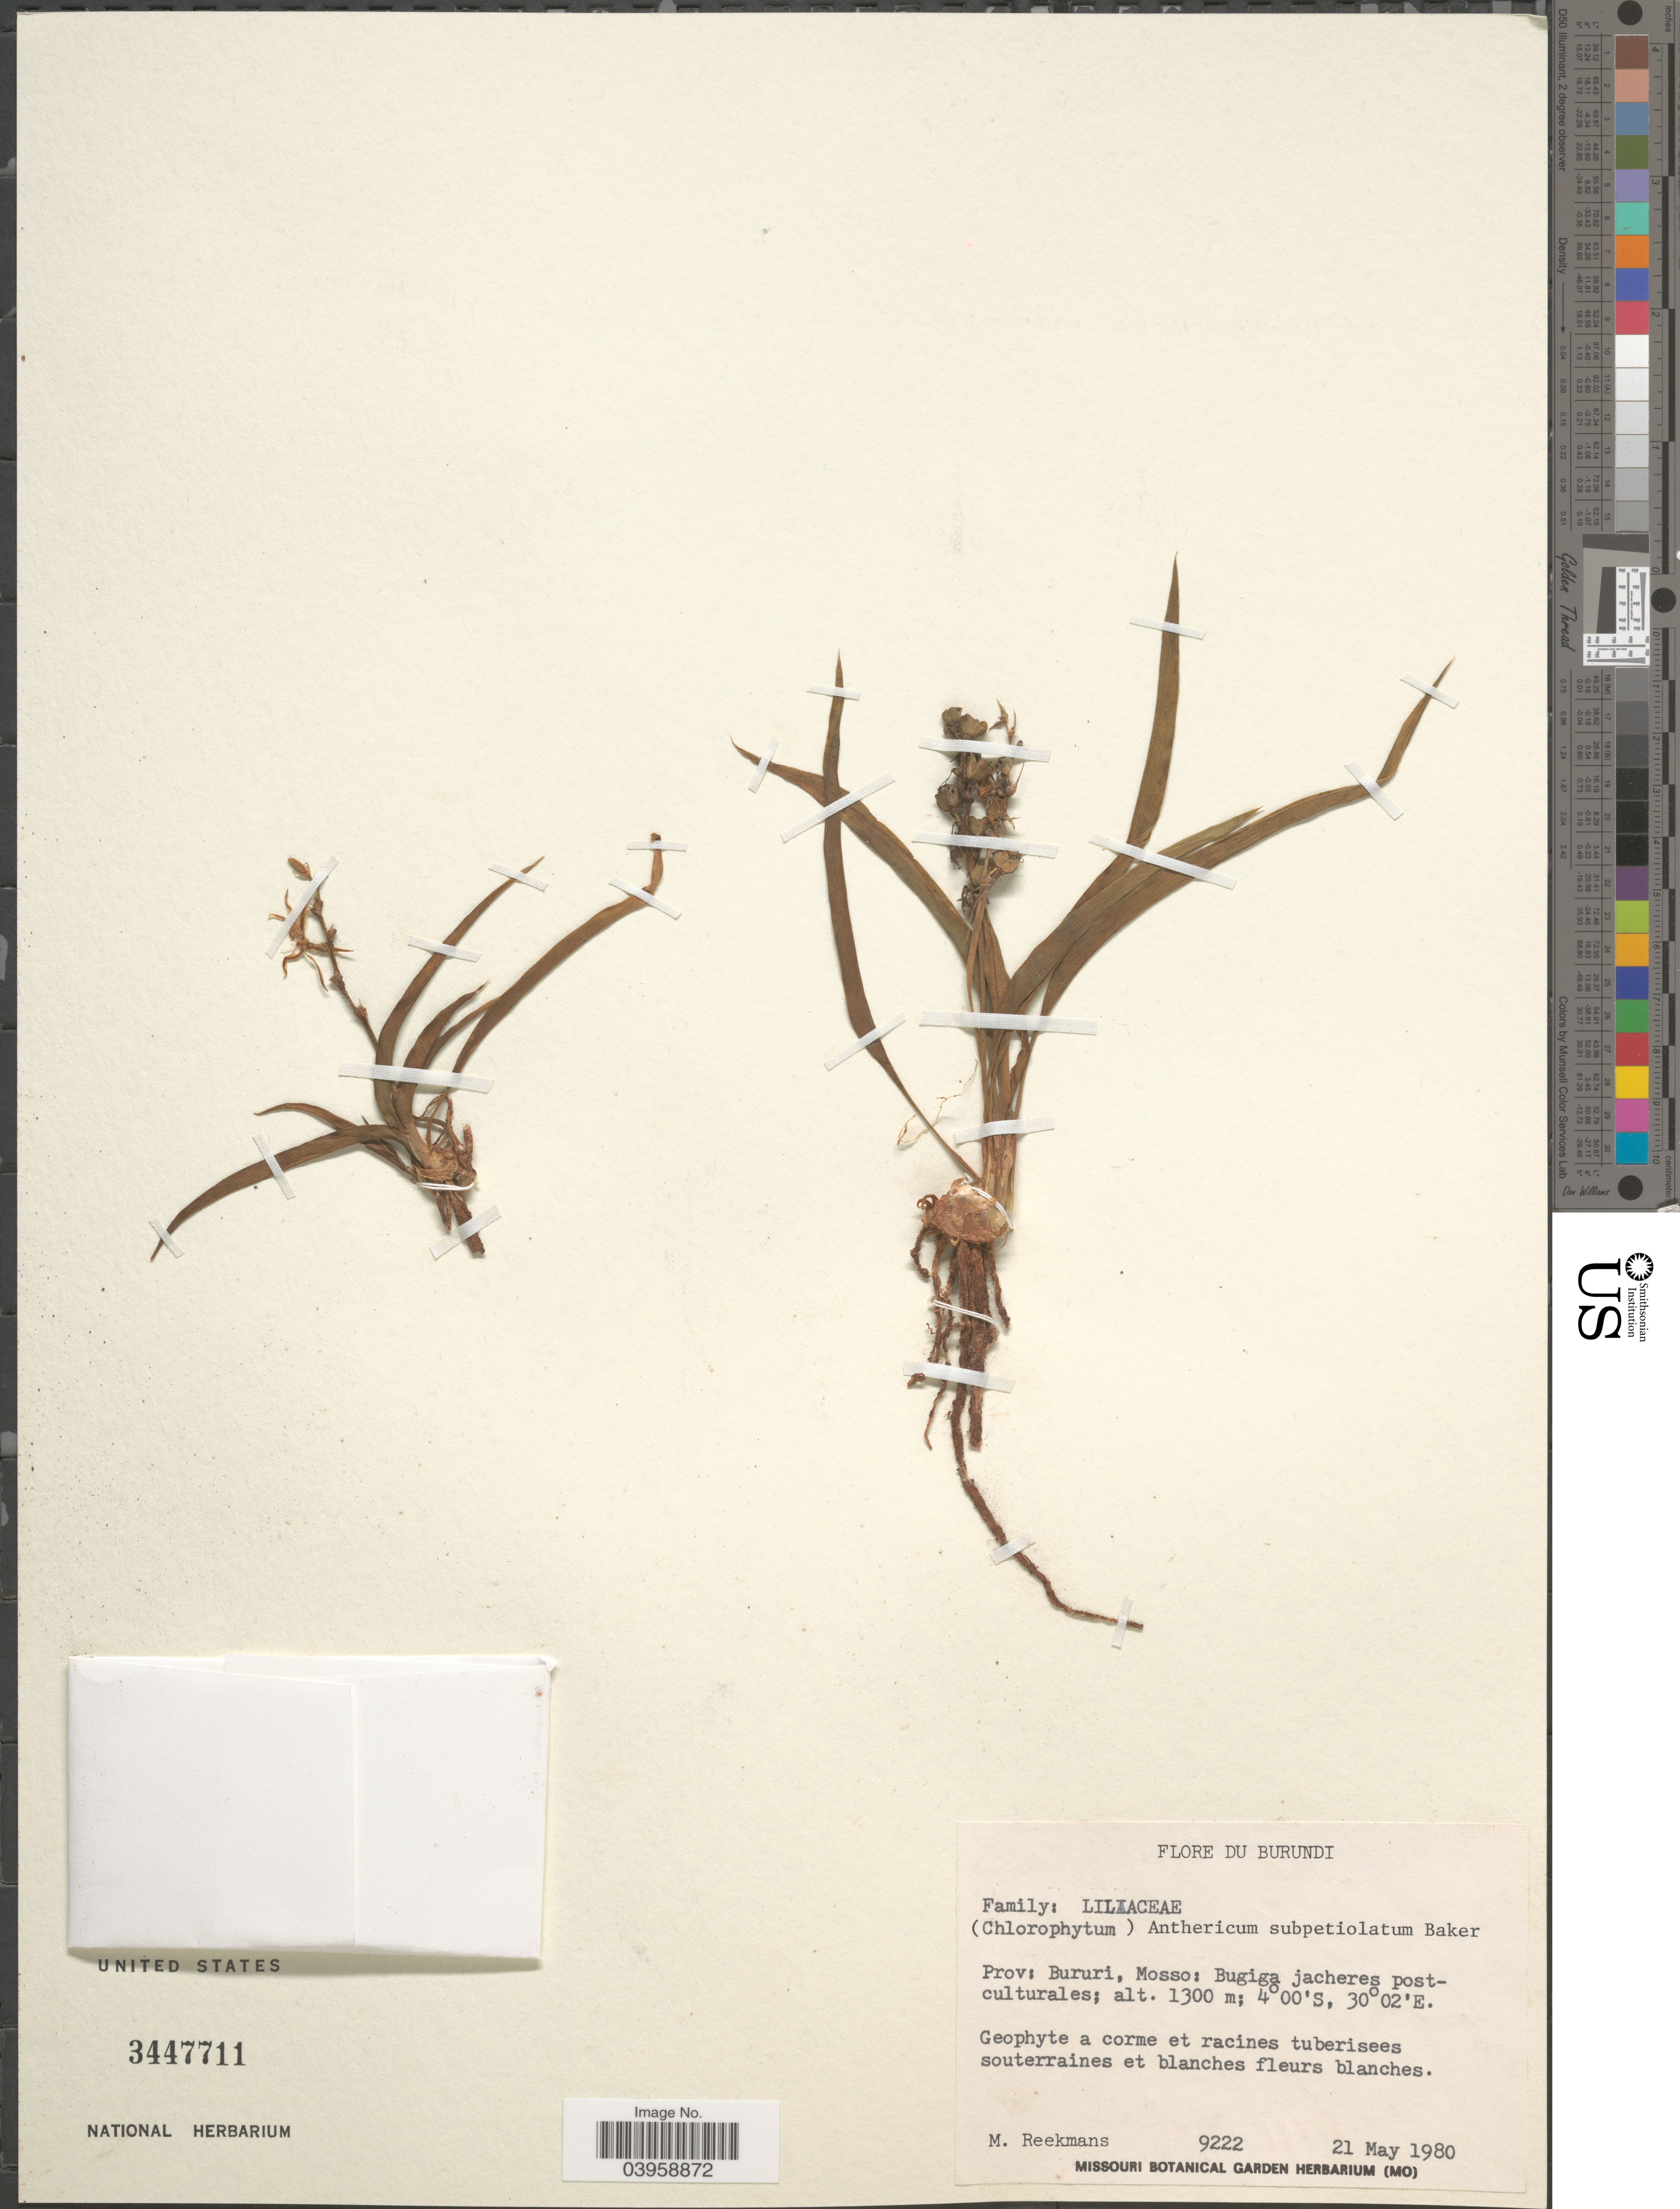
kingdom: Plantae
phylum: Tracheophyta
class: Liliopsida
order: Asparagales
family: Asparagaceae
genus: Anthericum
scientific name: Anthericum subpetiolatum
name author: Baker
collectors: M. Reekmans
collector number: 9222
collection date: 1980-05-21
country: Burundi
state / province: Bururi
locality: Prov: Bururi, Mosso: Bigiga jacheres postculturales.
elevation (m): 1300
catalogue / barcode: US 3447711